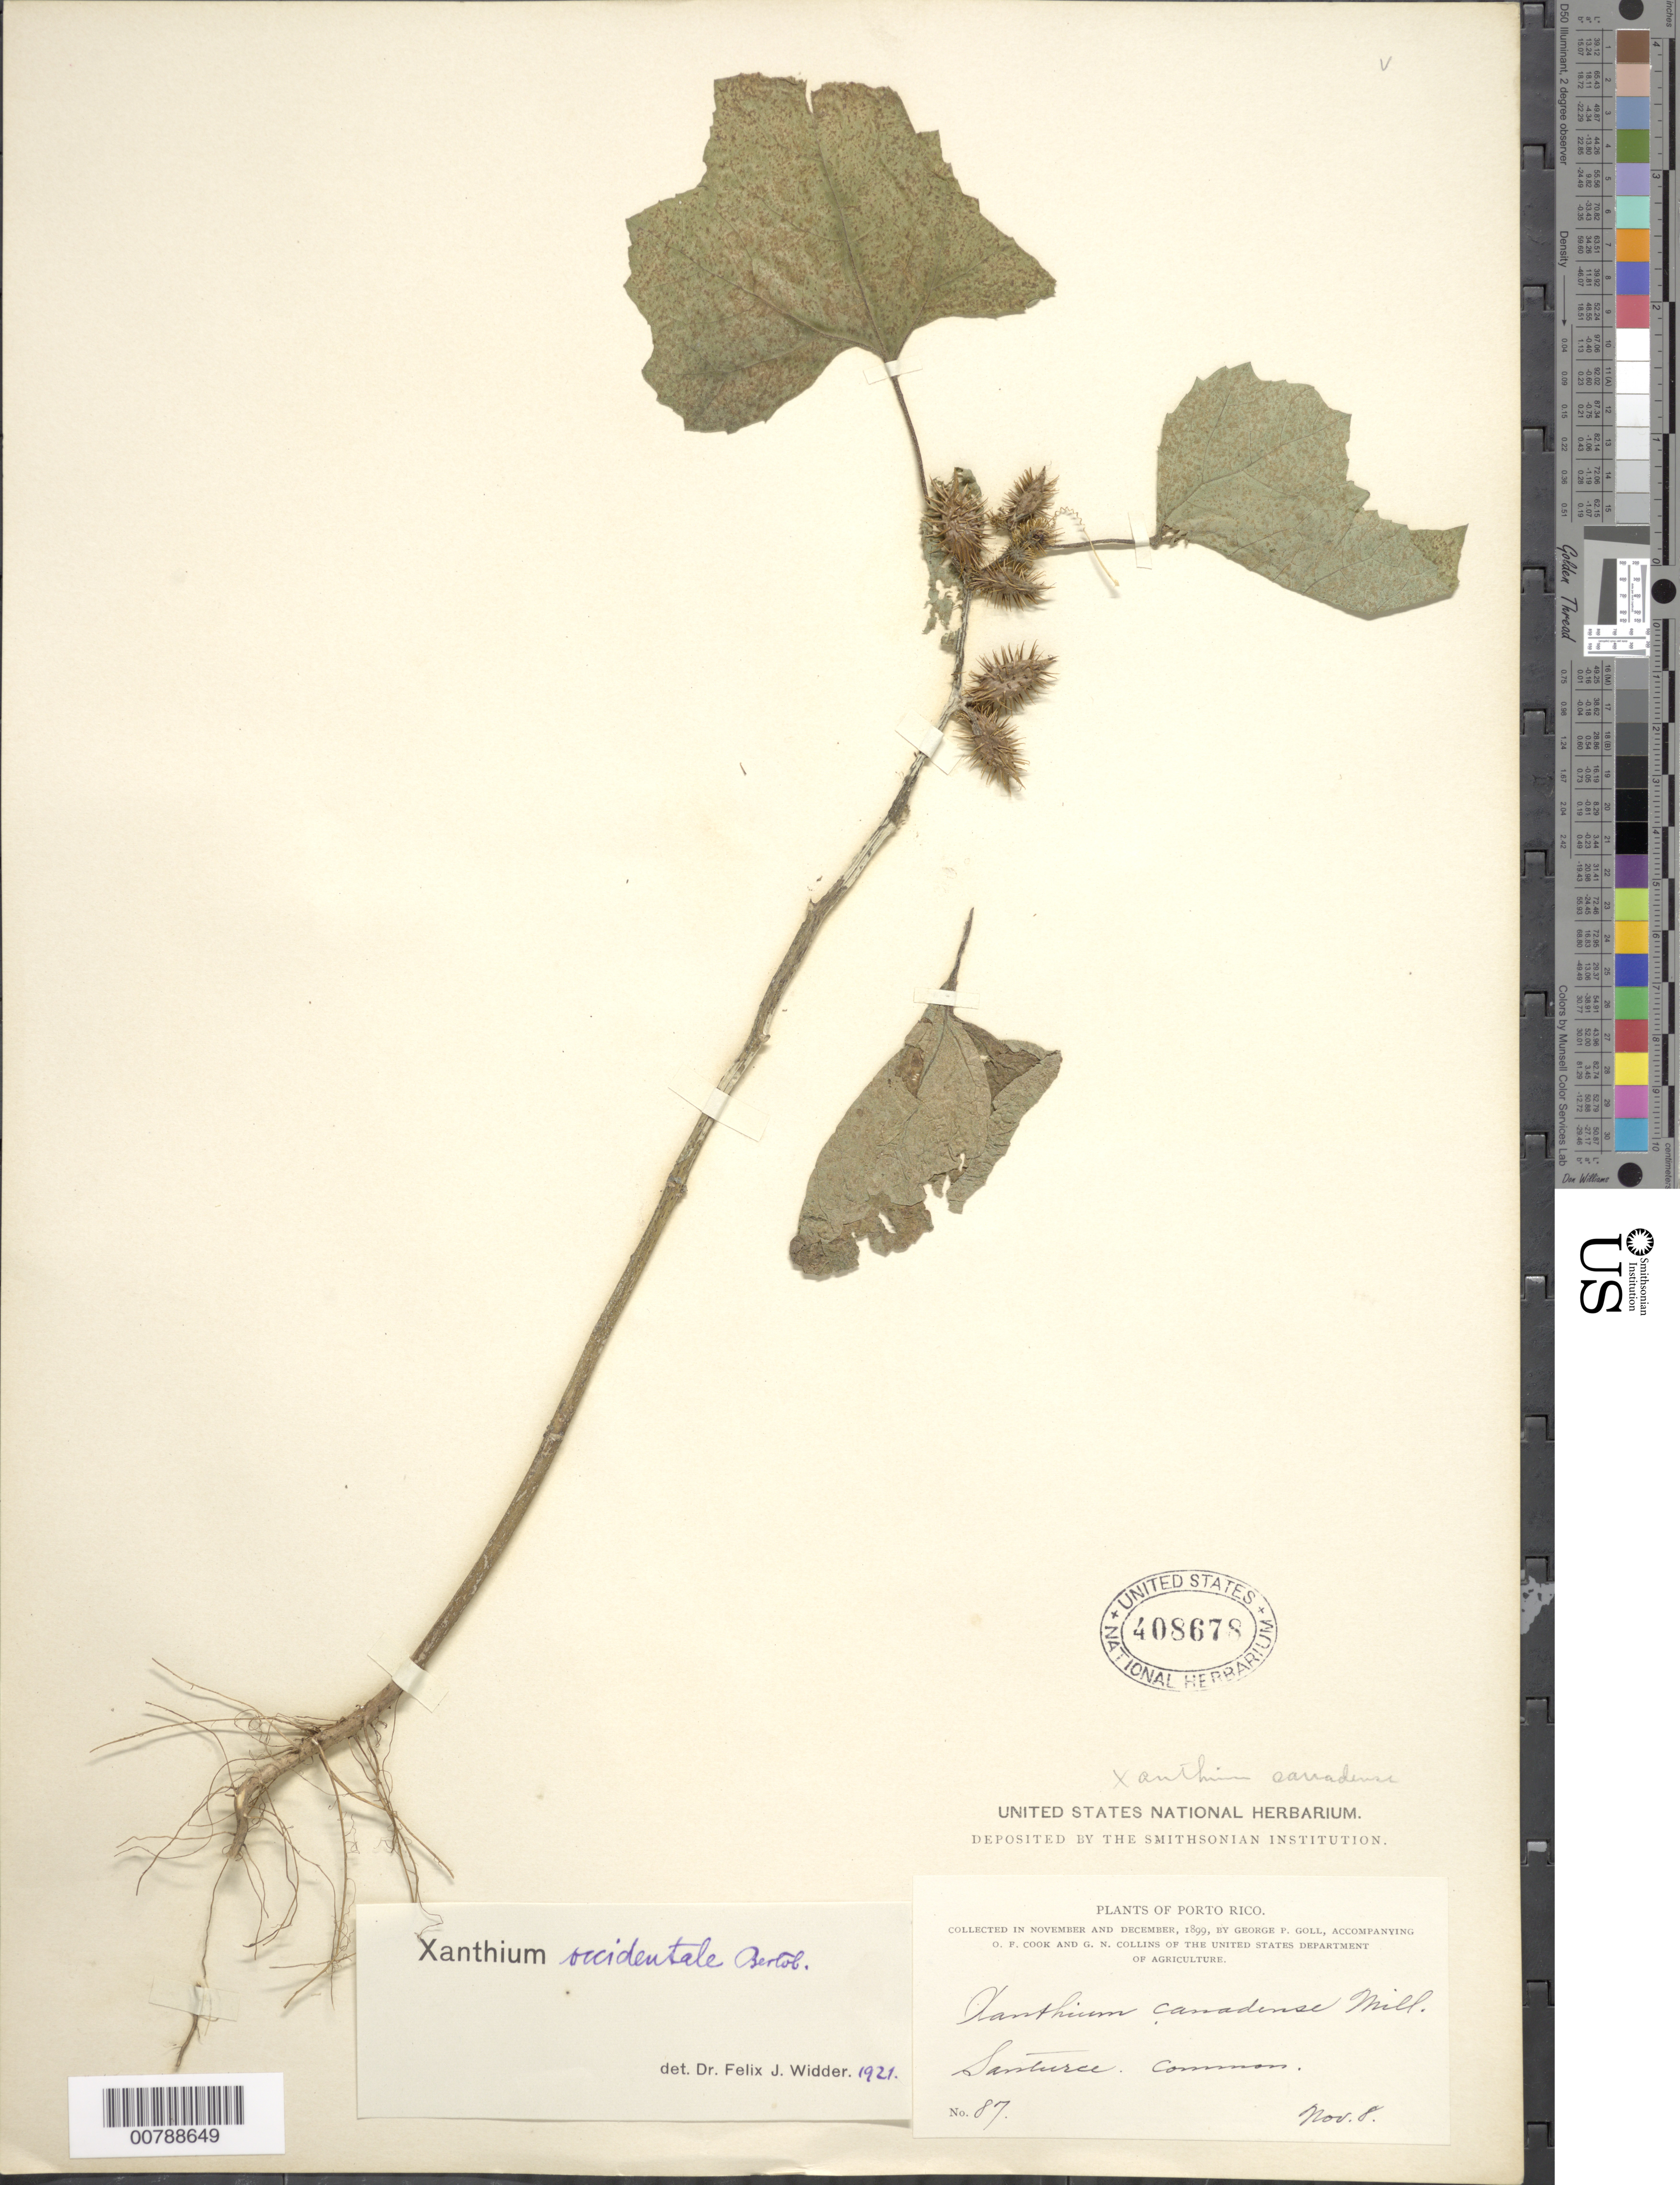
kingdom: Plantae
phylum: Tracheophyta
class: Magnoliopsida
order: Asterales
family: Asteraceae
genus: Xanthium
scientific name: Xanthium strumarium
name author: L.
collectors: G. Goll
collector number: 87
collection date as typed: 08 Nov 1899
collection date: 1899-11-08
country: Puerto Rico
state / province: San Juan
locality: Santurce, common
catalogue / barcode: US 408678